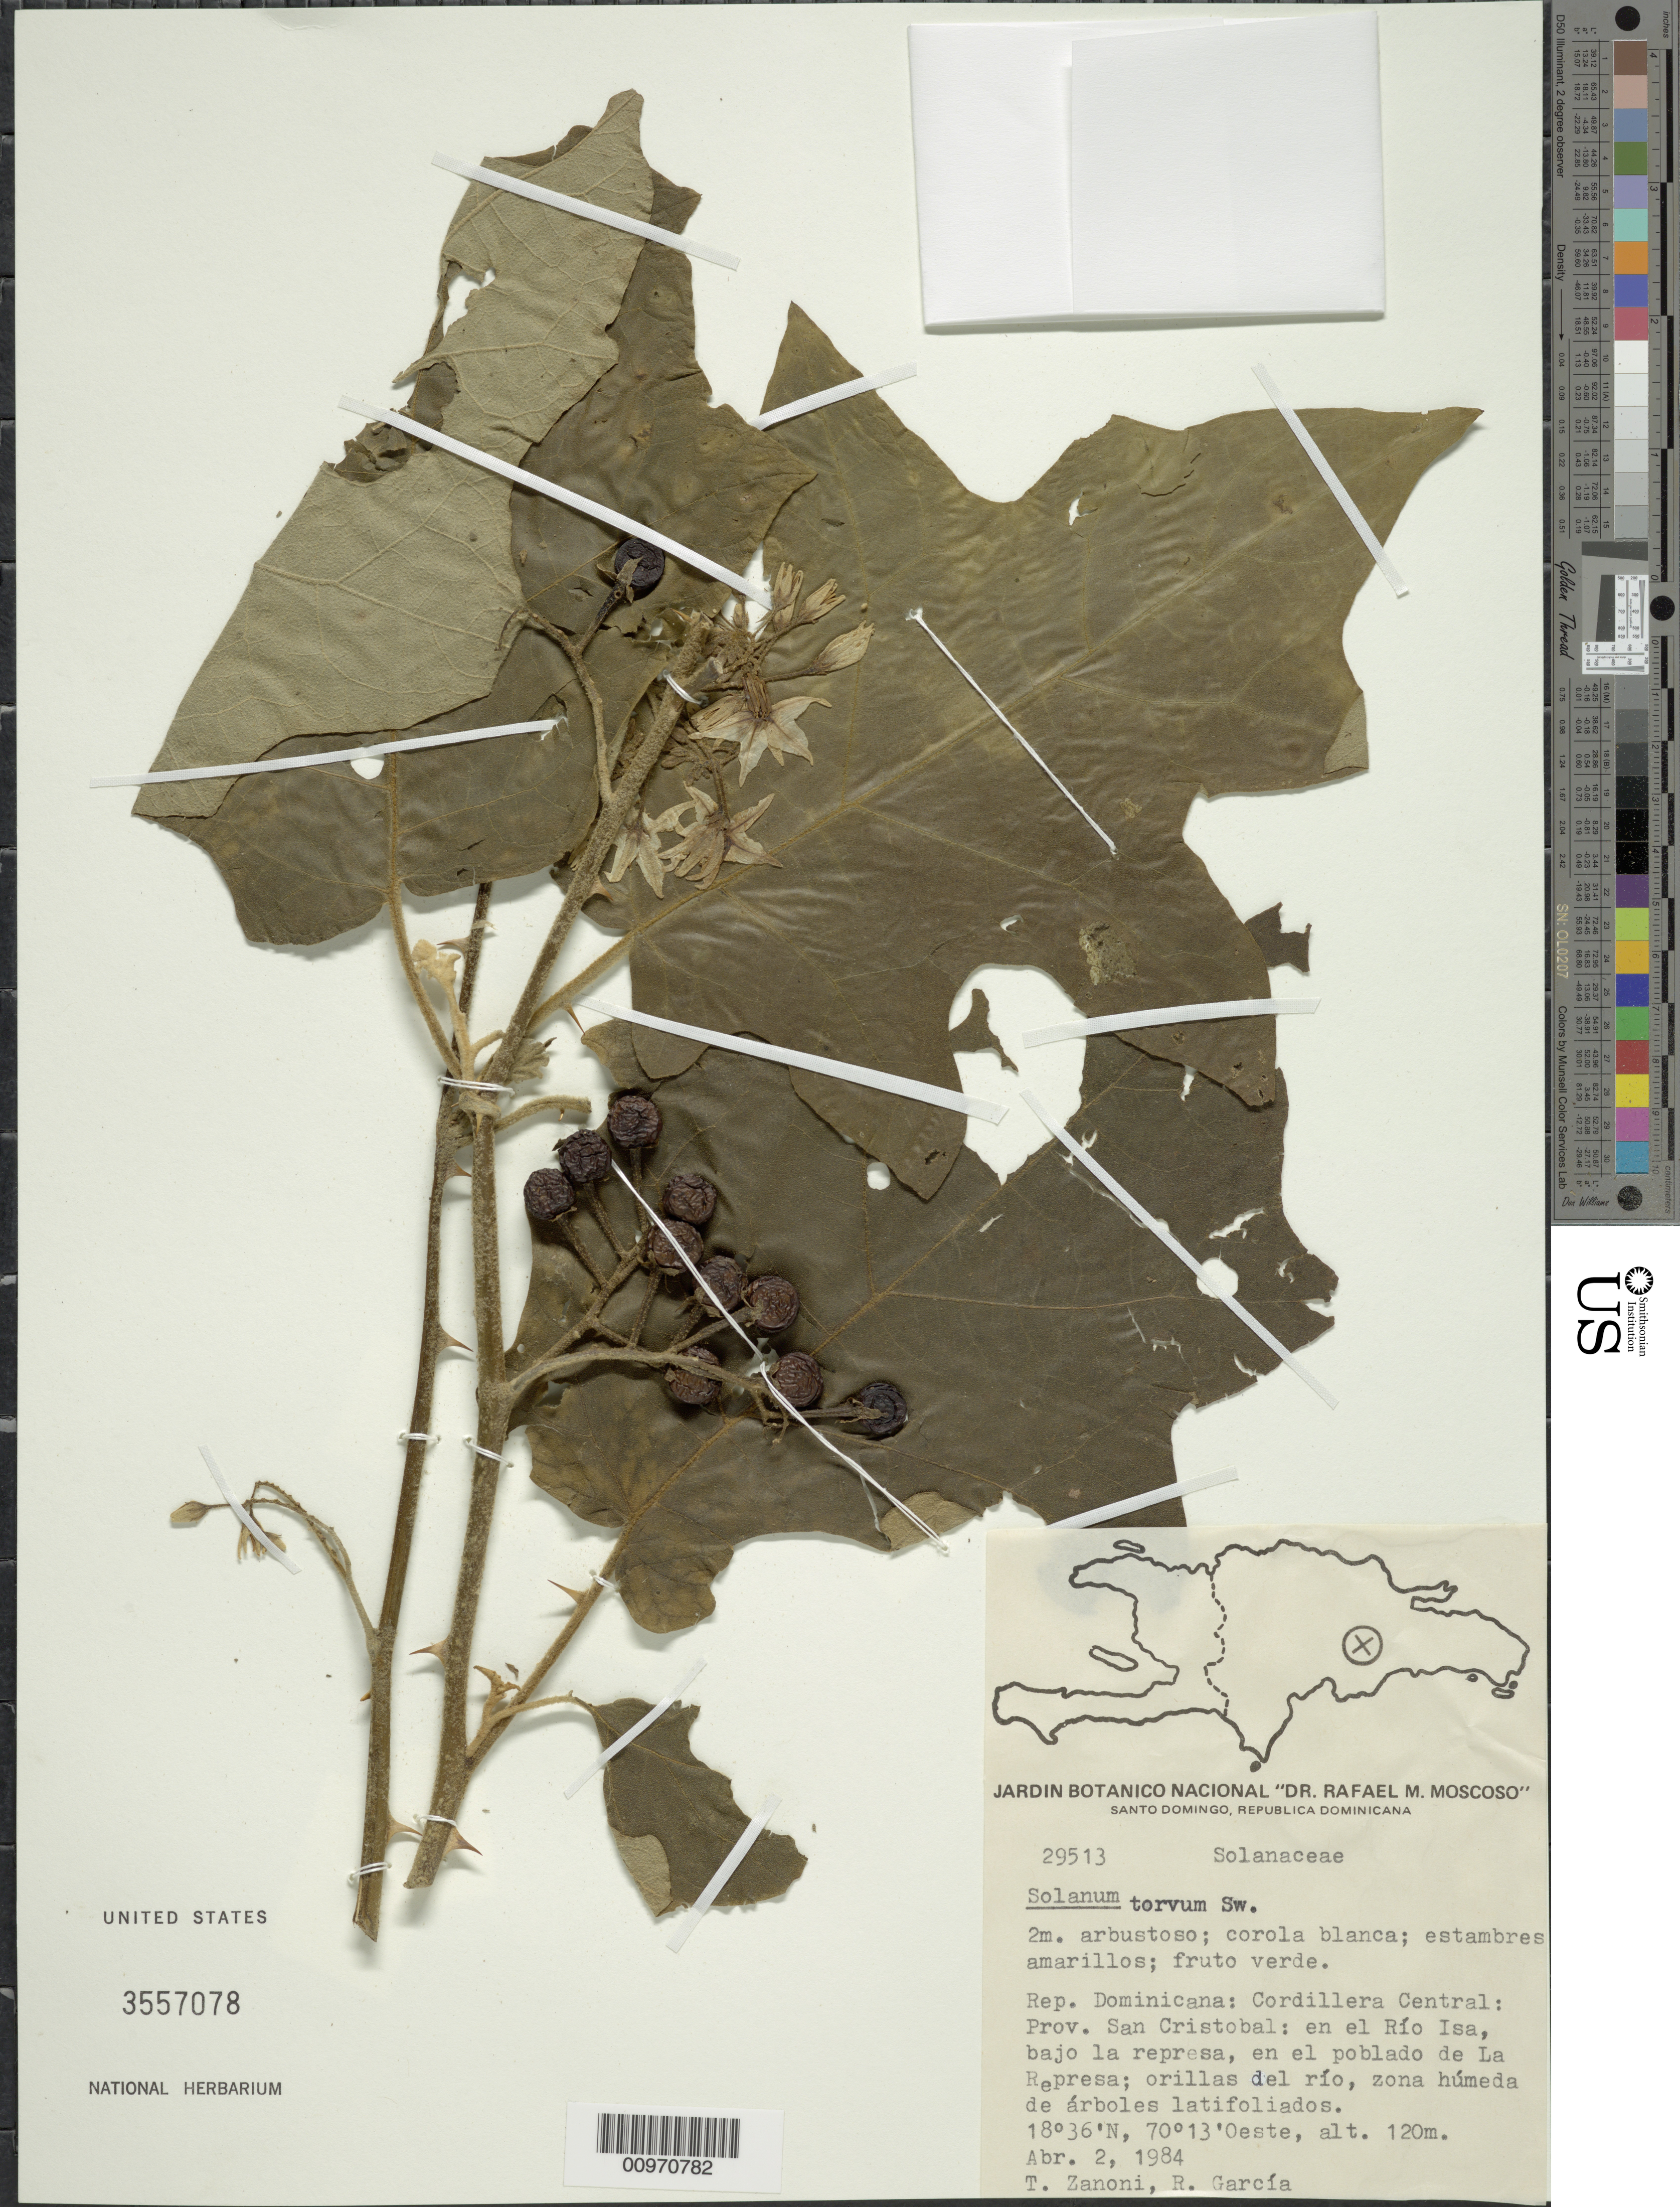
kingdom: Plantae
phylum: Tracheophyta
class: Magnoliopsida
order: Solanales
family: Solanaceae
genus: Solanum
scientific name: Solanum torvum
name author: Sw.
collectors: T. A. Zanoni & R. G. García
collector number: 29513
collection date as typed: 02 Apr 1984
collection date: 1984-04-02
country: Dominican Republic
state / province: San Cristobal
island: Hispaniola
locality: Cordillera Central, Río Isa, bajo la Represa, en el poblado de La Repressa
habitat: Orillas del río, zona húmeda de árboles latifoliados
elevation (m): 120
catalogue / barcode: US 3557078